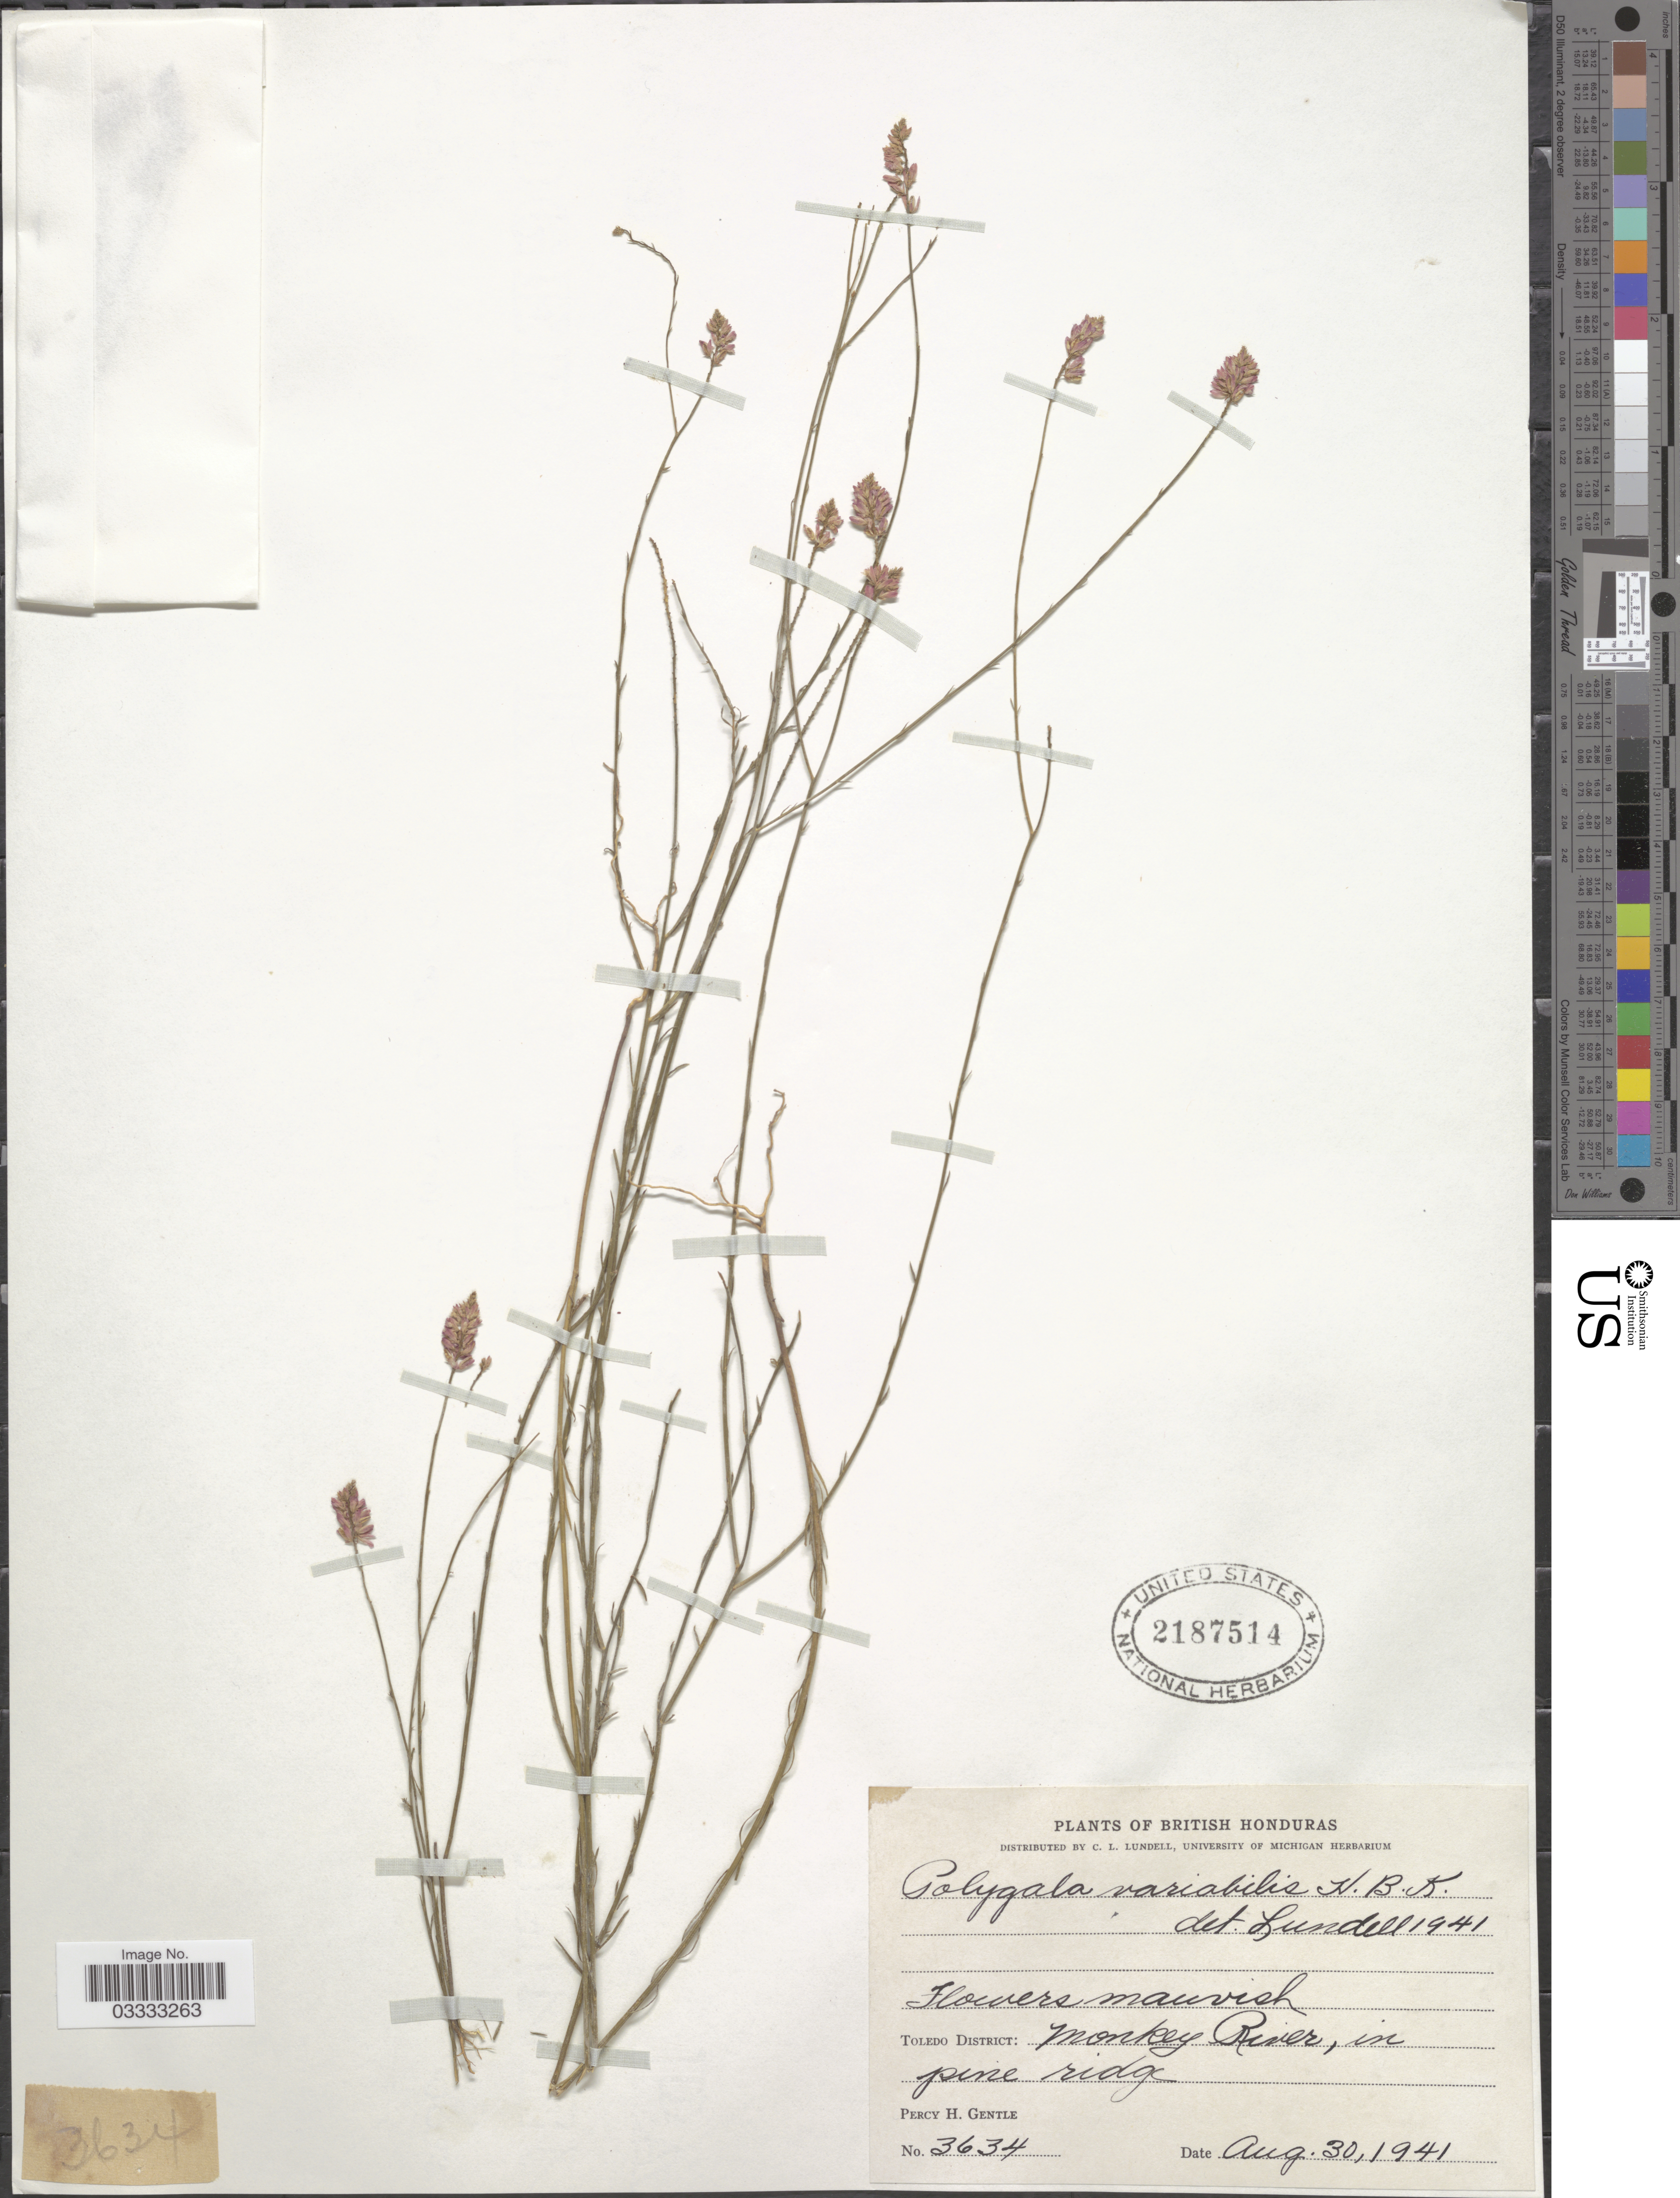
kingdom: Plantae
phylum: Tracheophyta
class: Magnoliopsida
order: Fabales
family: Polygalaceae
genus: Polygala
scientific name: Polygala variabilis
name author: Kunth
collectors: P. H. Gentle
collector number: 3634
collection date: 1941-08-30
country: Belize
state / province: Toledo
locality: British Honduras. Toledo District: Monkey River, in pine ridge.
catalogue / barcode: US 2187514